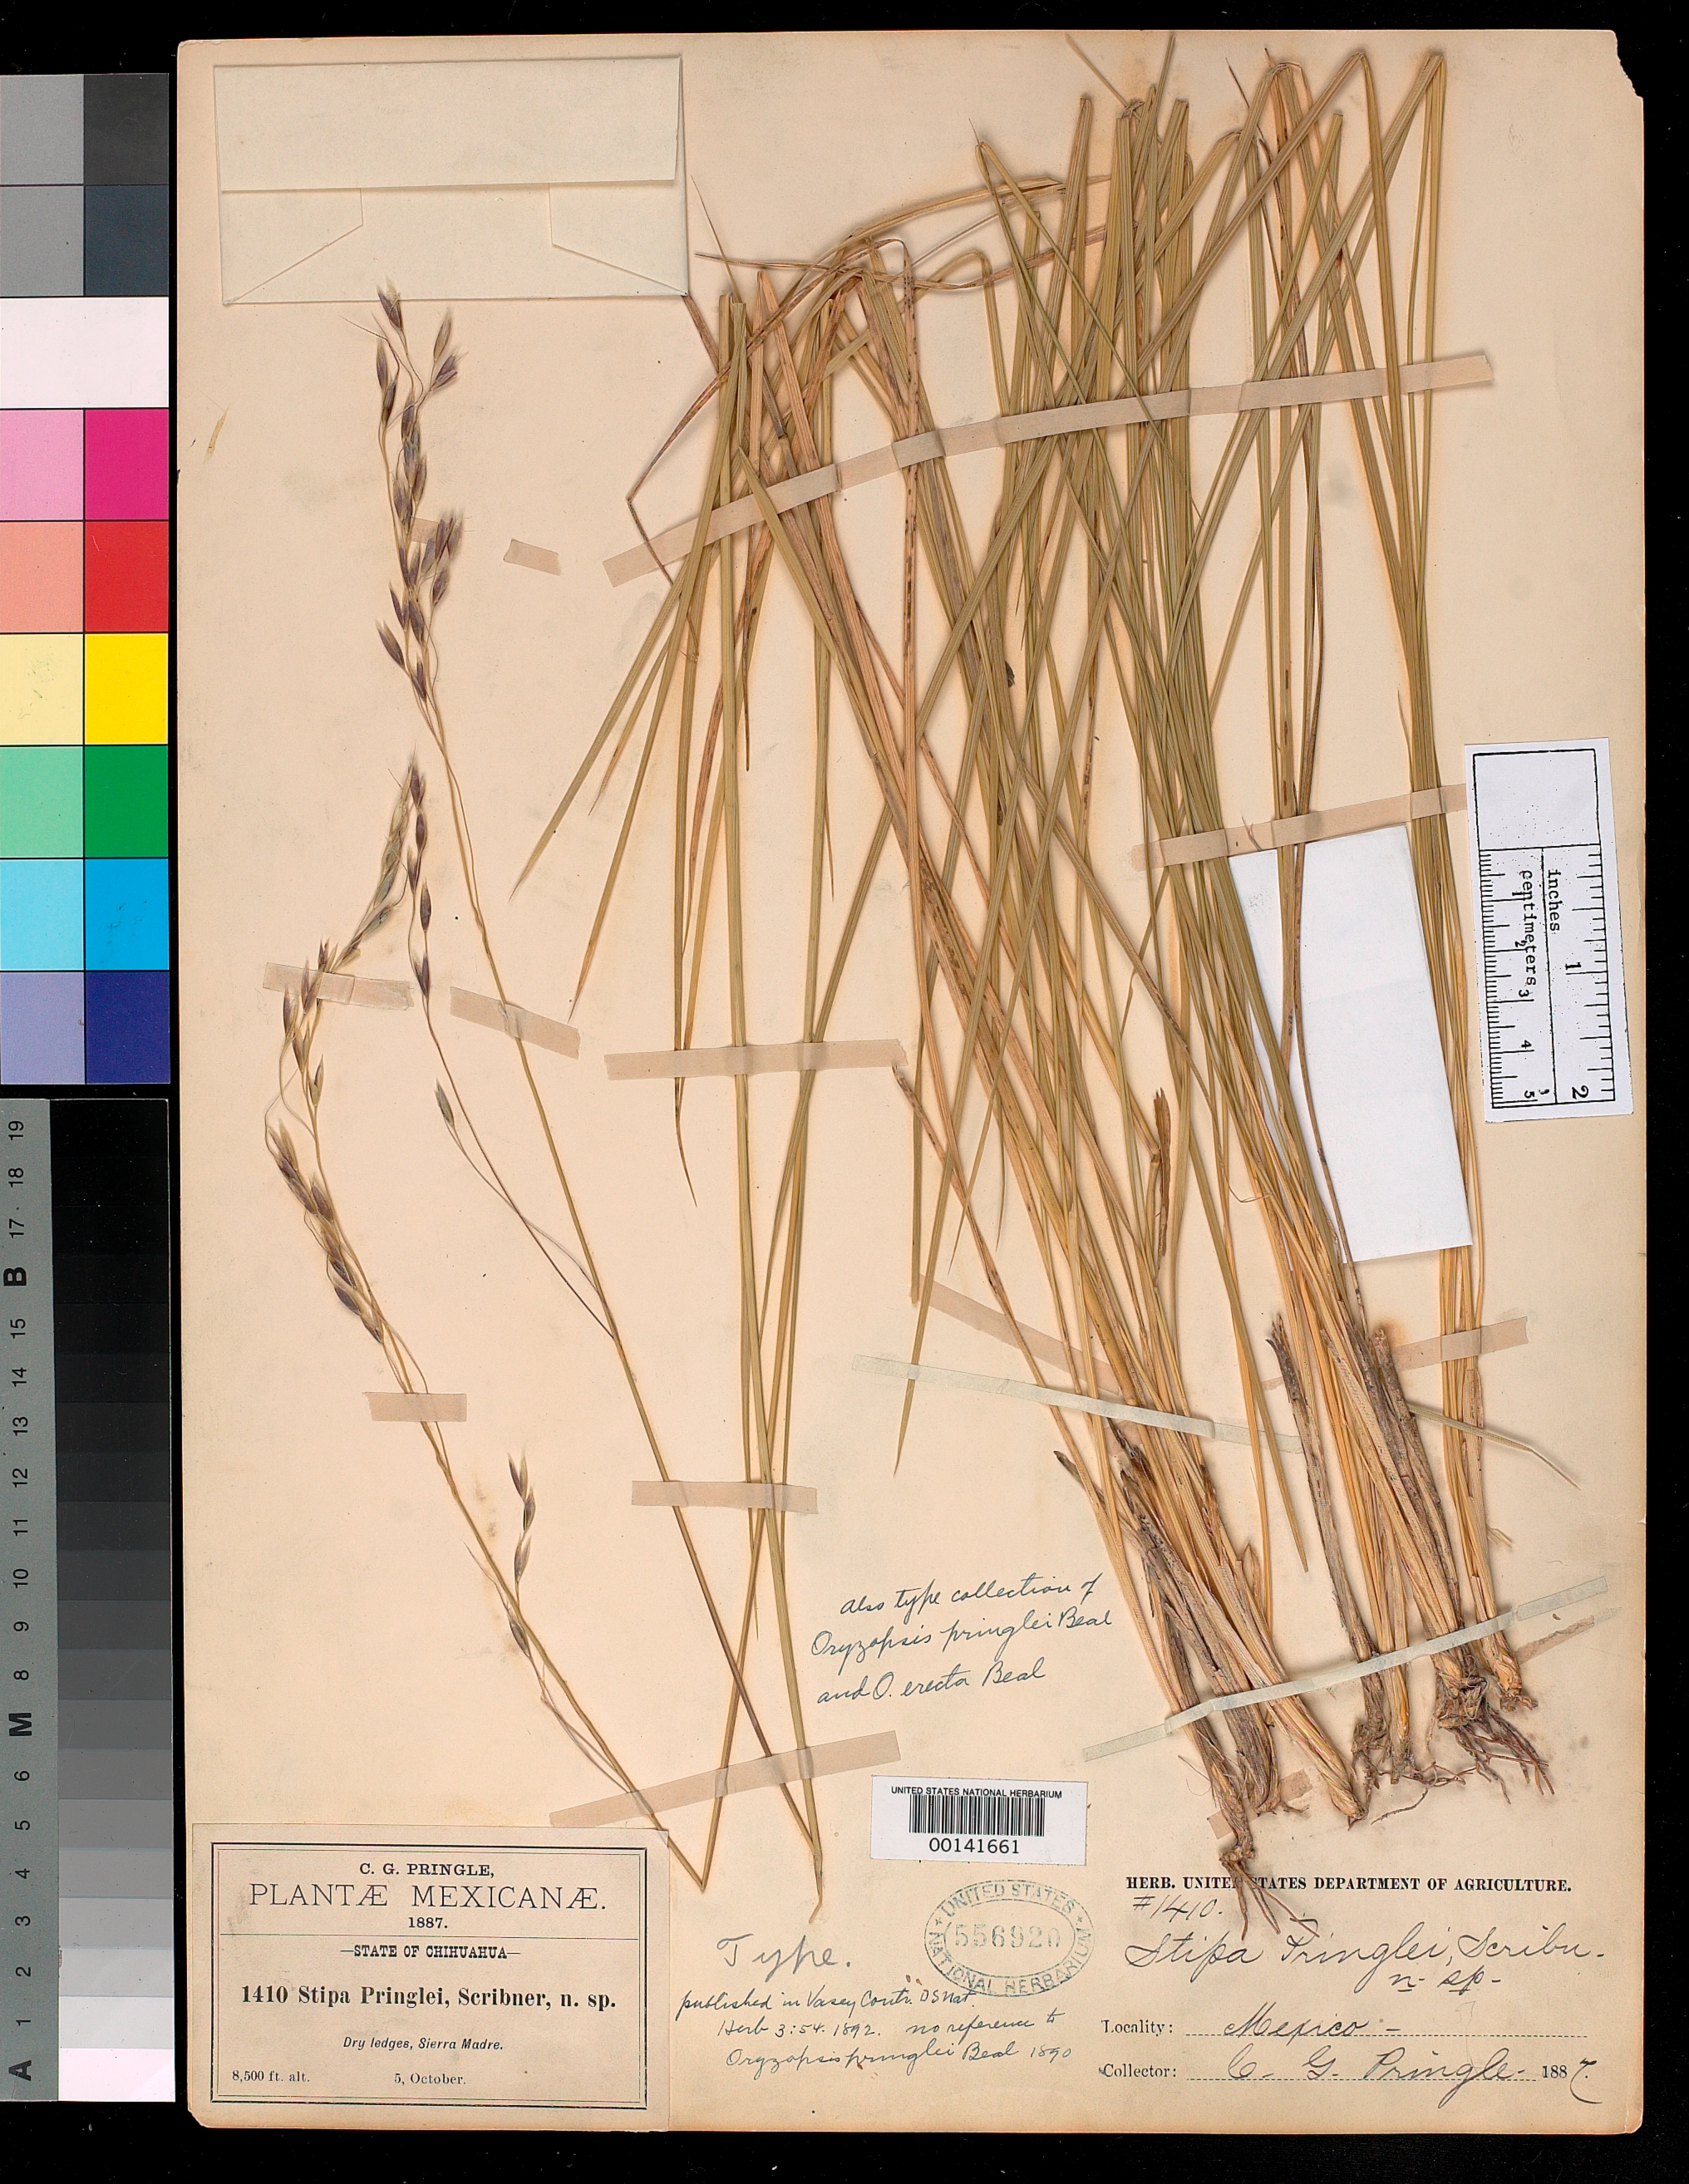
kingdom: Plantae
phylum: Tracheophyta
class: Liliopsida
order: Poales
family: Poaceae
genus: Oryzopsis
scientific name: Oryzopsis pringlei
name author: W.J. Beal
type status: Isotype; Isosyntype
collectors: C. G. Pringle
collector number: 1410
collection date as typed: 05 Oct 1887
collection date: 1887-10-05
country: Mexico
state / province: Chihuahua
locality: Sierra Madre.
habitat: Dry ledges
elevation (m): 2591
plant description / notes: Cited 2003 by Soreng et al., Contr. U.S. Nat. Herb. 48: 472.; Also an isotype of Oryzopsis erecta Beal (nom. illeg.); also an isosyntype of Stipa pringlei Scribner ex Vasey; Based on same type as Oryzopsis pringlei Beal (1890) but makes no reference to that name or publication.; Also an isotype of Oryzopsis pringlei Beal; also an isotype of Oryzopsis erecta Beal; As "O. erecta (Scribn.)". Based on same type of Oryzopsis pringlei Beal (1890, making reference to that publication but not citing name) and Stipa pringlei Scribner [ex Vasey] in synonymy.; Also an isotype of Oryzopsis pringlei Beal; also an isosyntype of Stipa pringlei Scribner ex Vasey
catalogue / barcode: US 556920